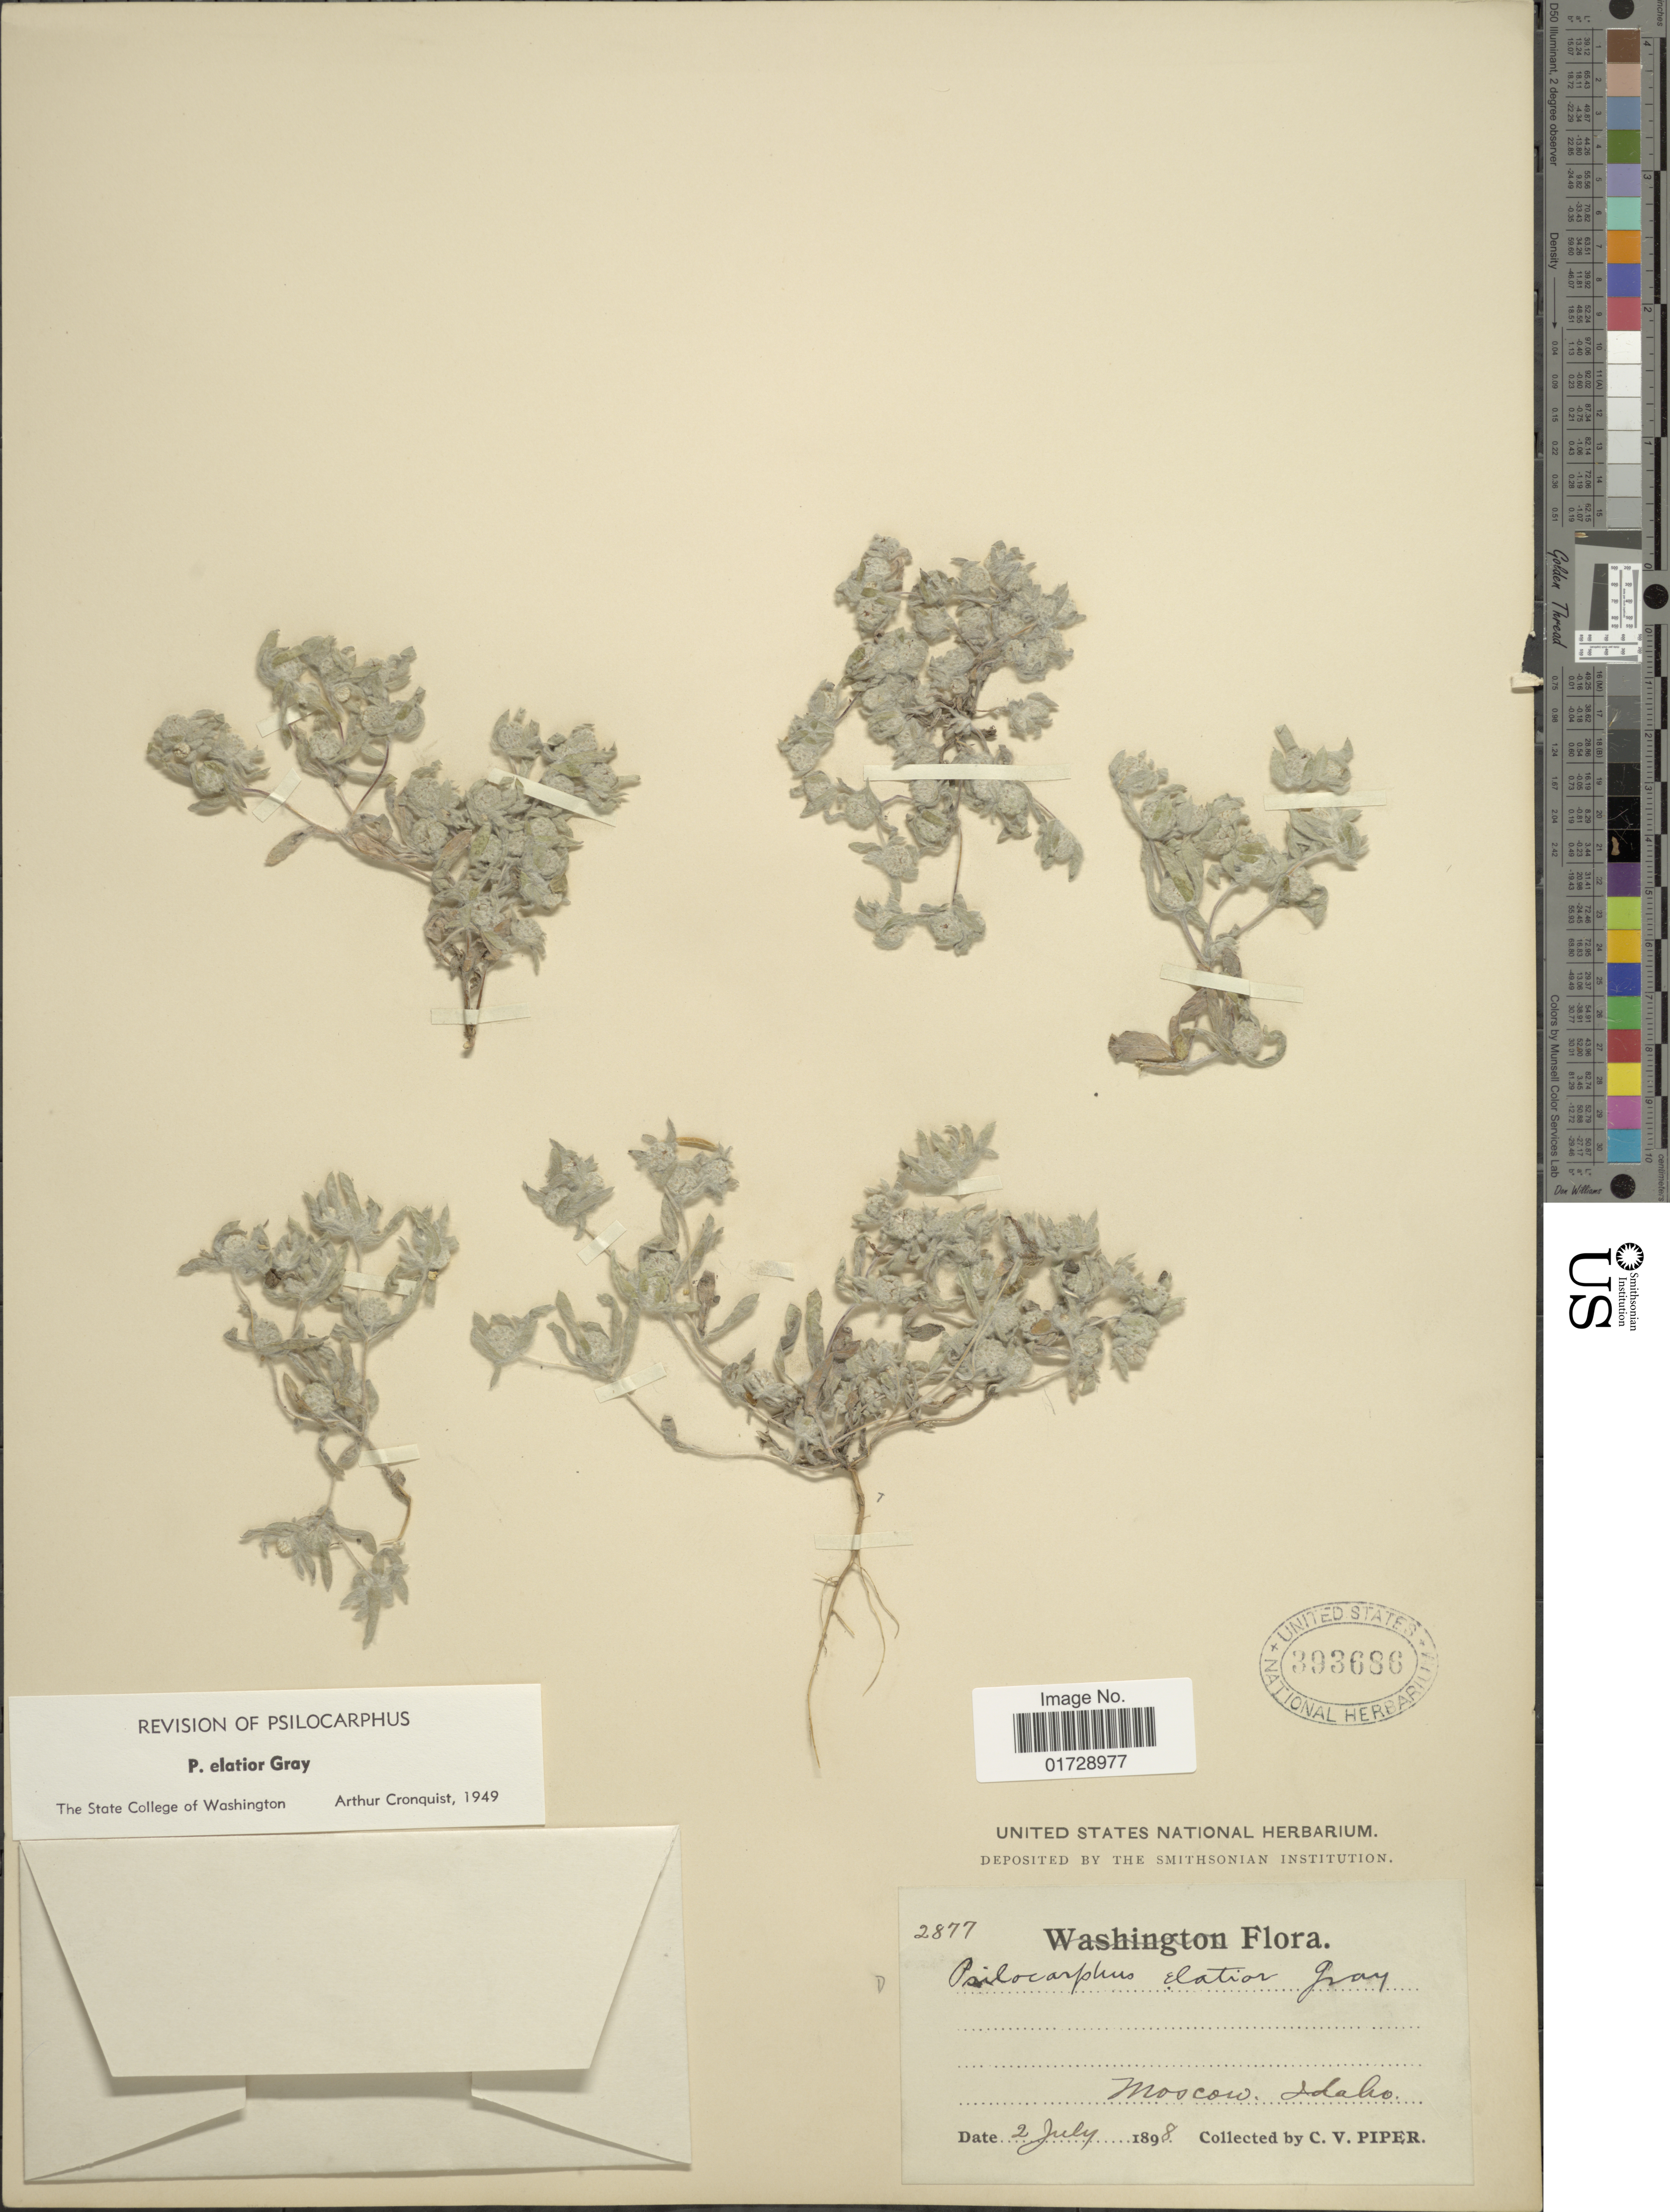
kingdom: Plantae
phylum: Tracheophyta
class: Magnoliopsida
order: Asterales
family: Asteraceae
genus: Psilocarphus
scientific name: Psilocarphus elatior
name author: (A. Gray) A. Gray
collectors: C. V. Piper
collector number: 2877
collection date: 1898-07-02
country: United States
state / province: Idaho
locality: Moscow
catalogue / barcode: US 393686